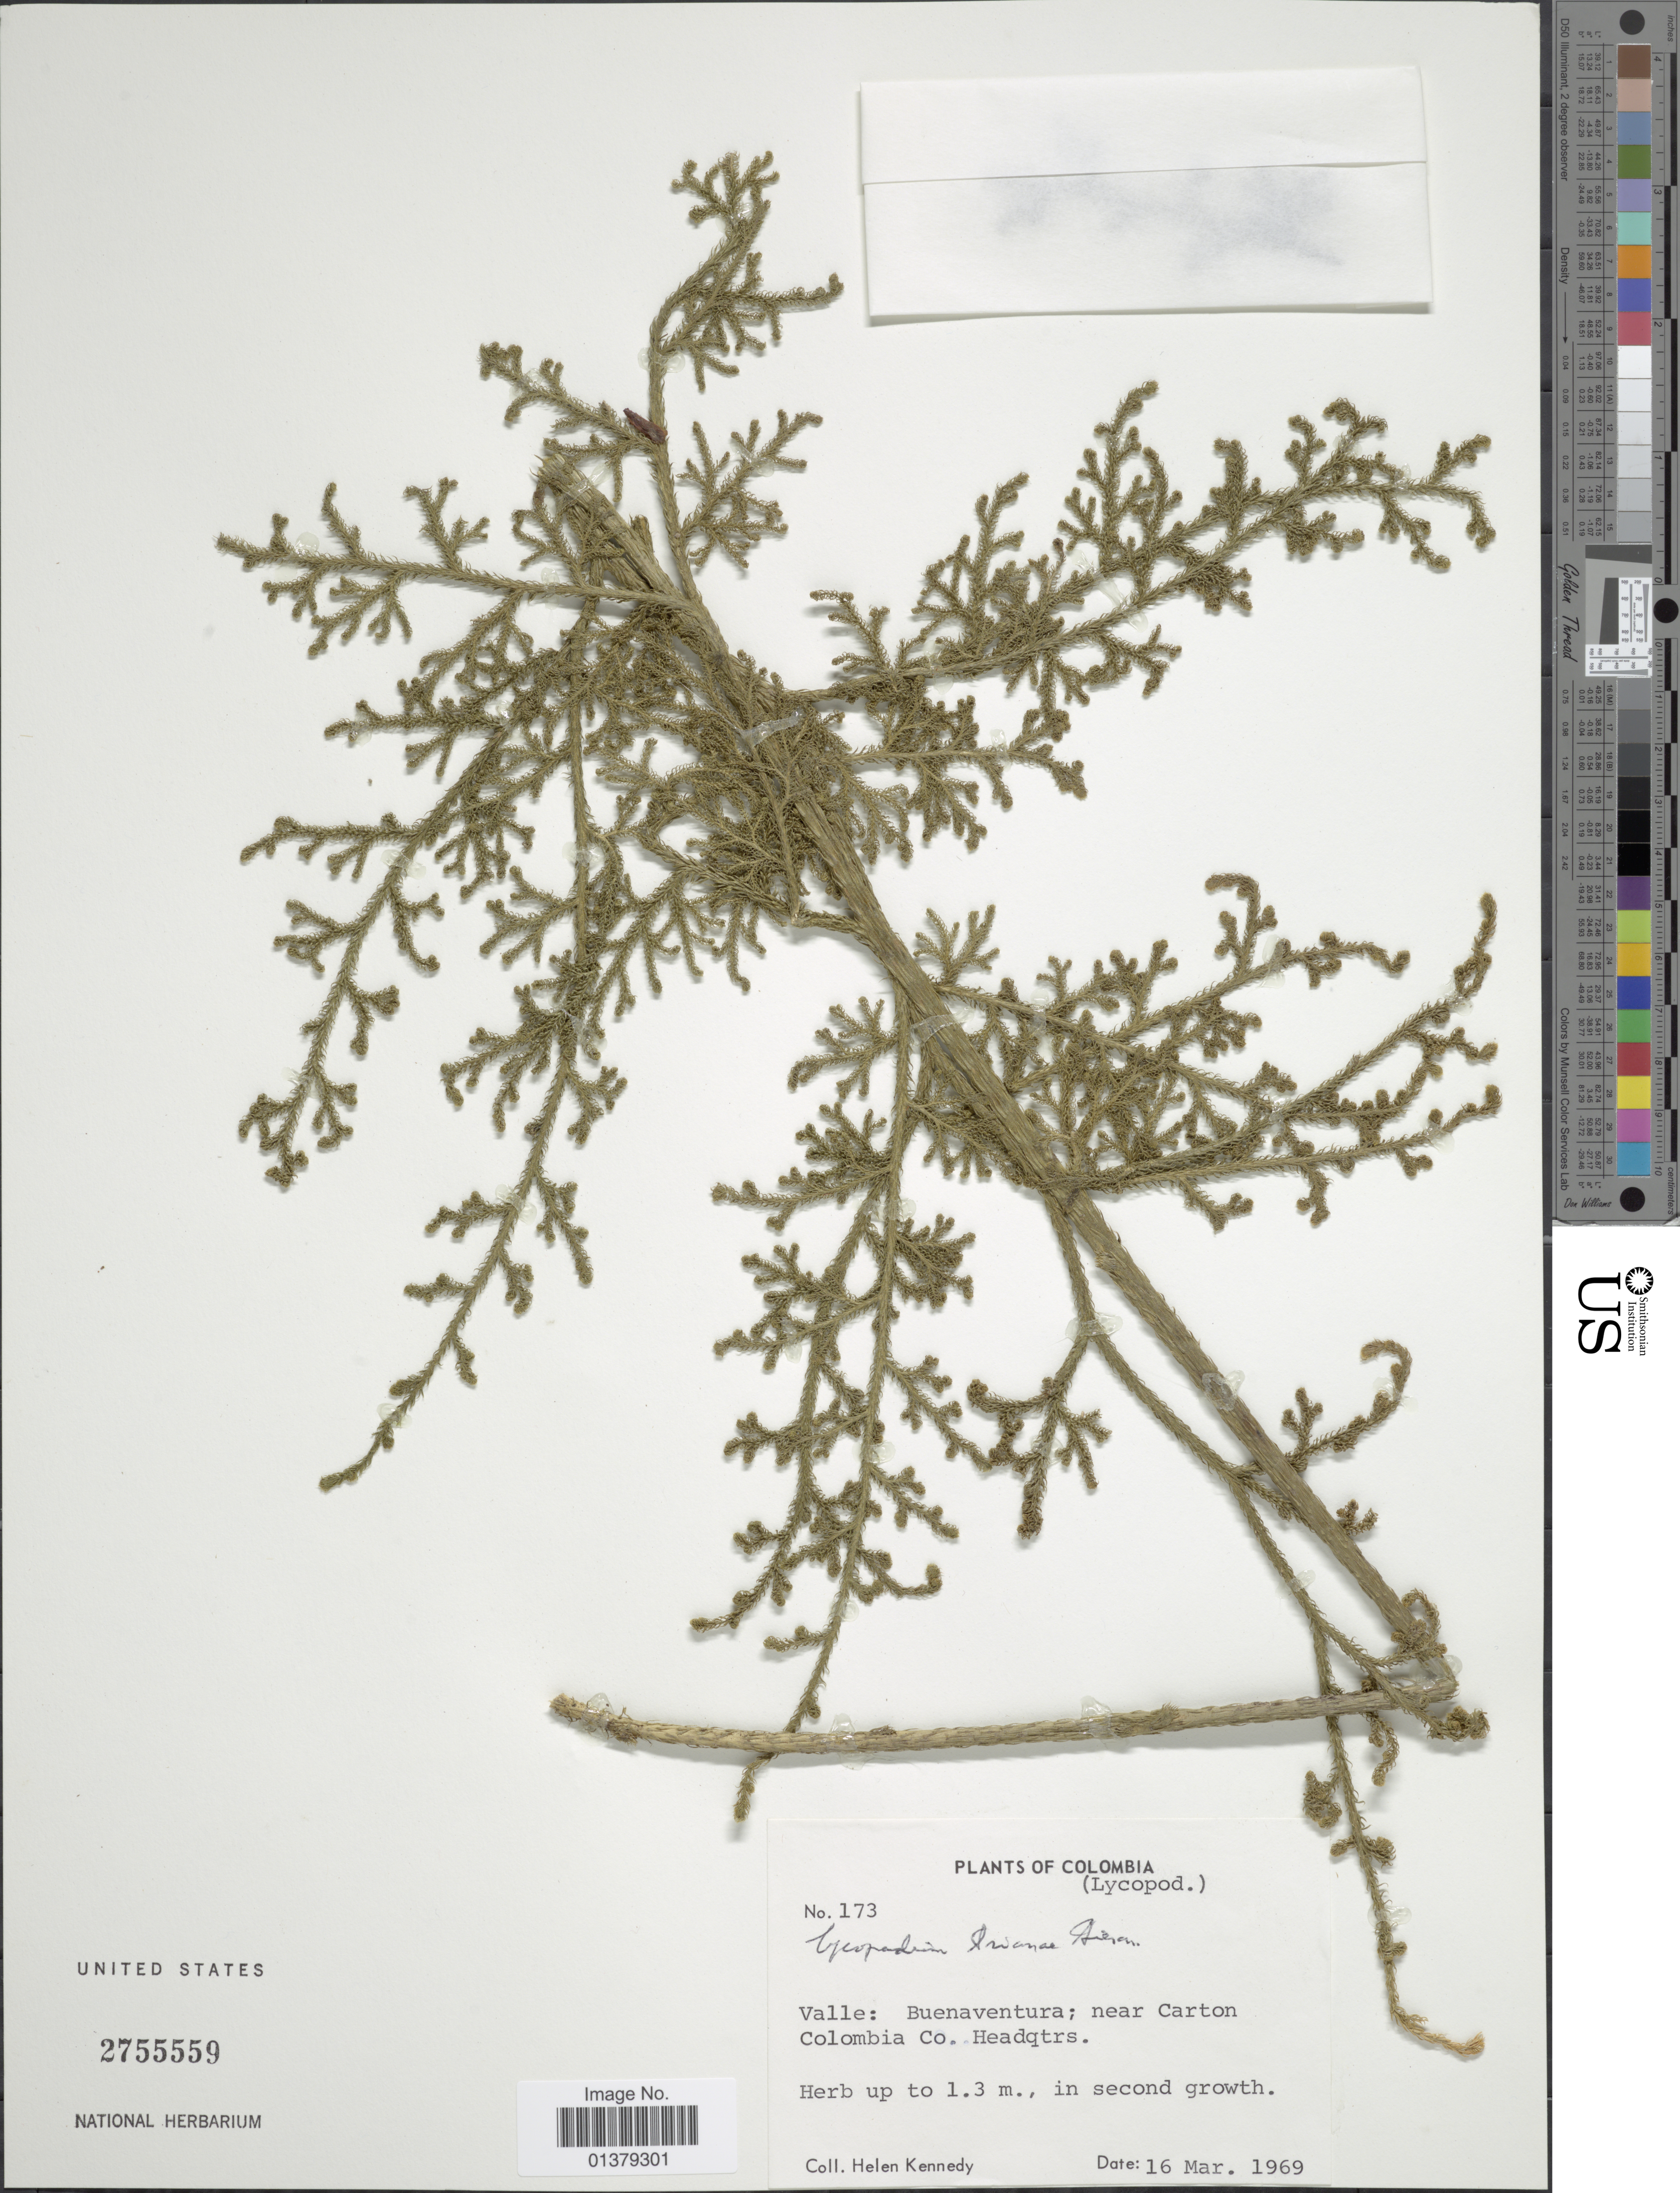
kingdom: Plantae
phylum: Tracheophyta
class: Lycopodiopsida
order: Lycopodiales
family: Lycopodiaceae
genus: Palhinhaea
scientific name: Palhinhaea trianae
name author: (Hieron.) Holub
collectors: H. Kennedy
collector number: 173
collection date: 1969-03-16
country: Colombia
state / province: Valle del Cauca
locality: Valle: Buenaventura; near Carton Colombia Co. Headqtrs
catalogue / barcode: US 2755559